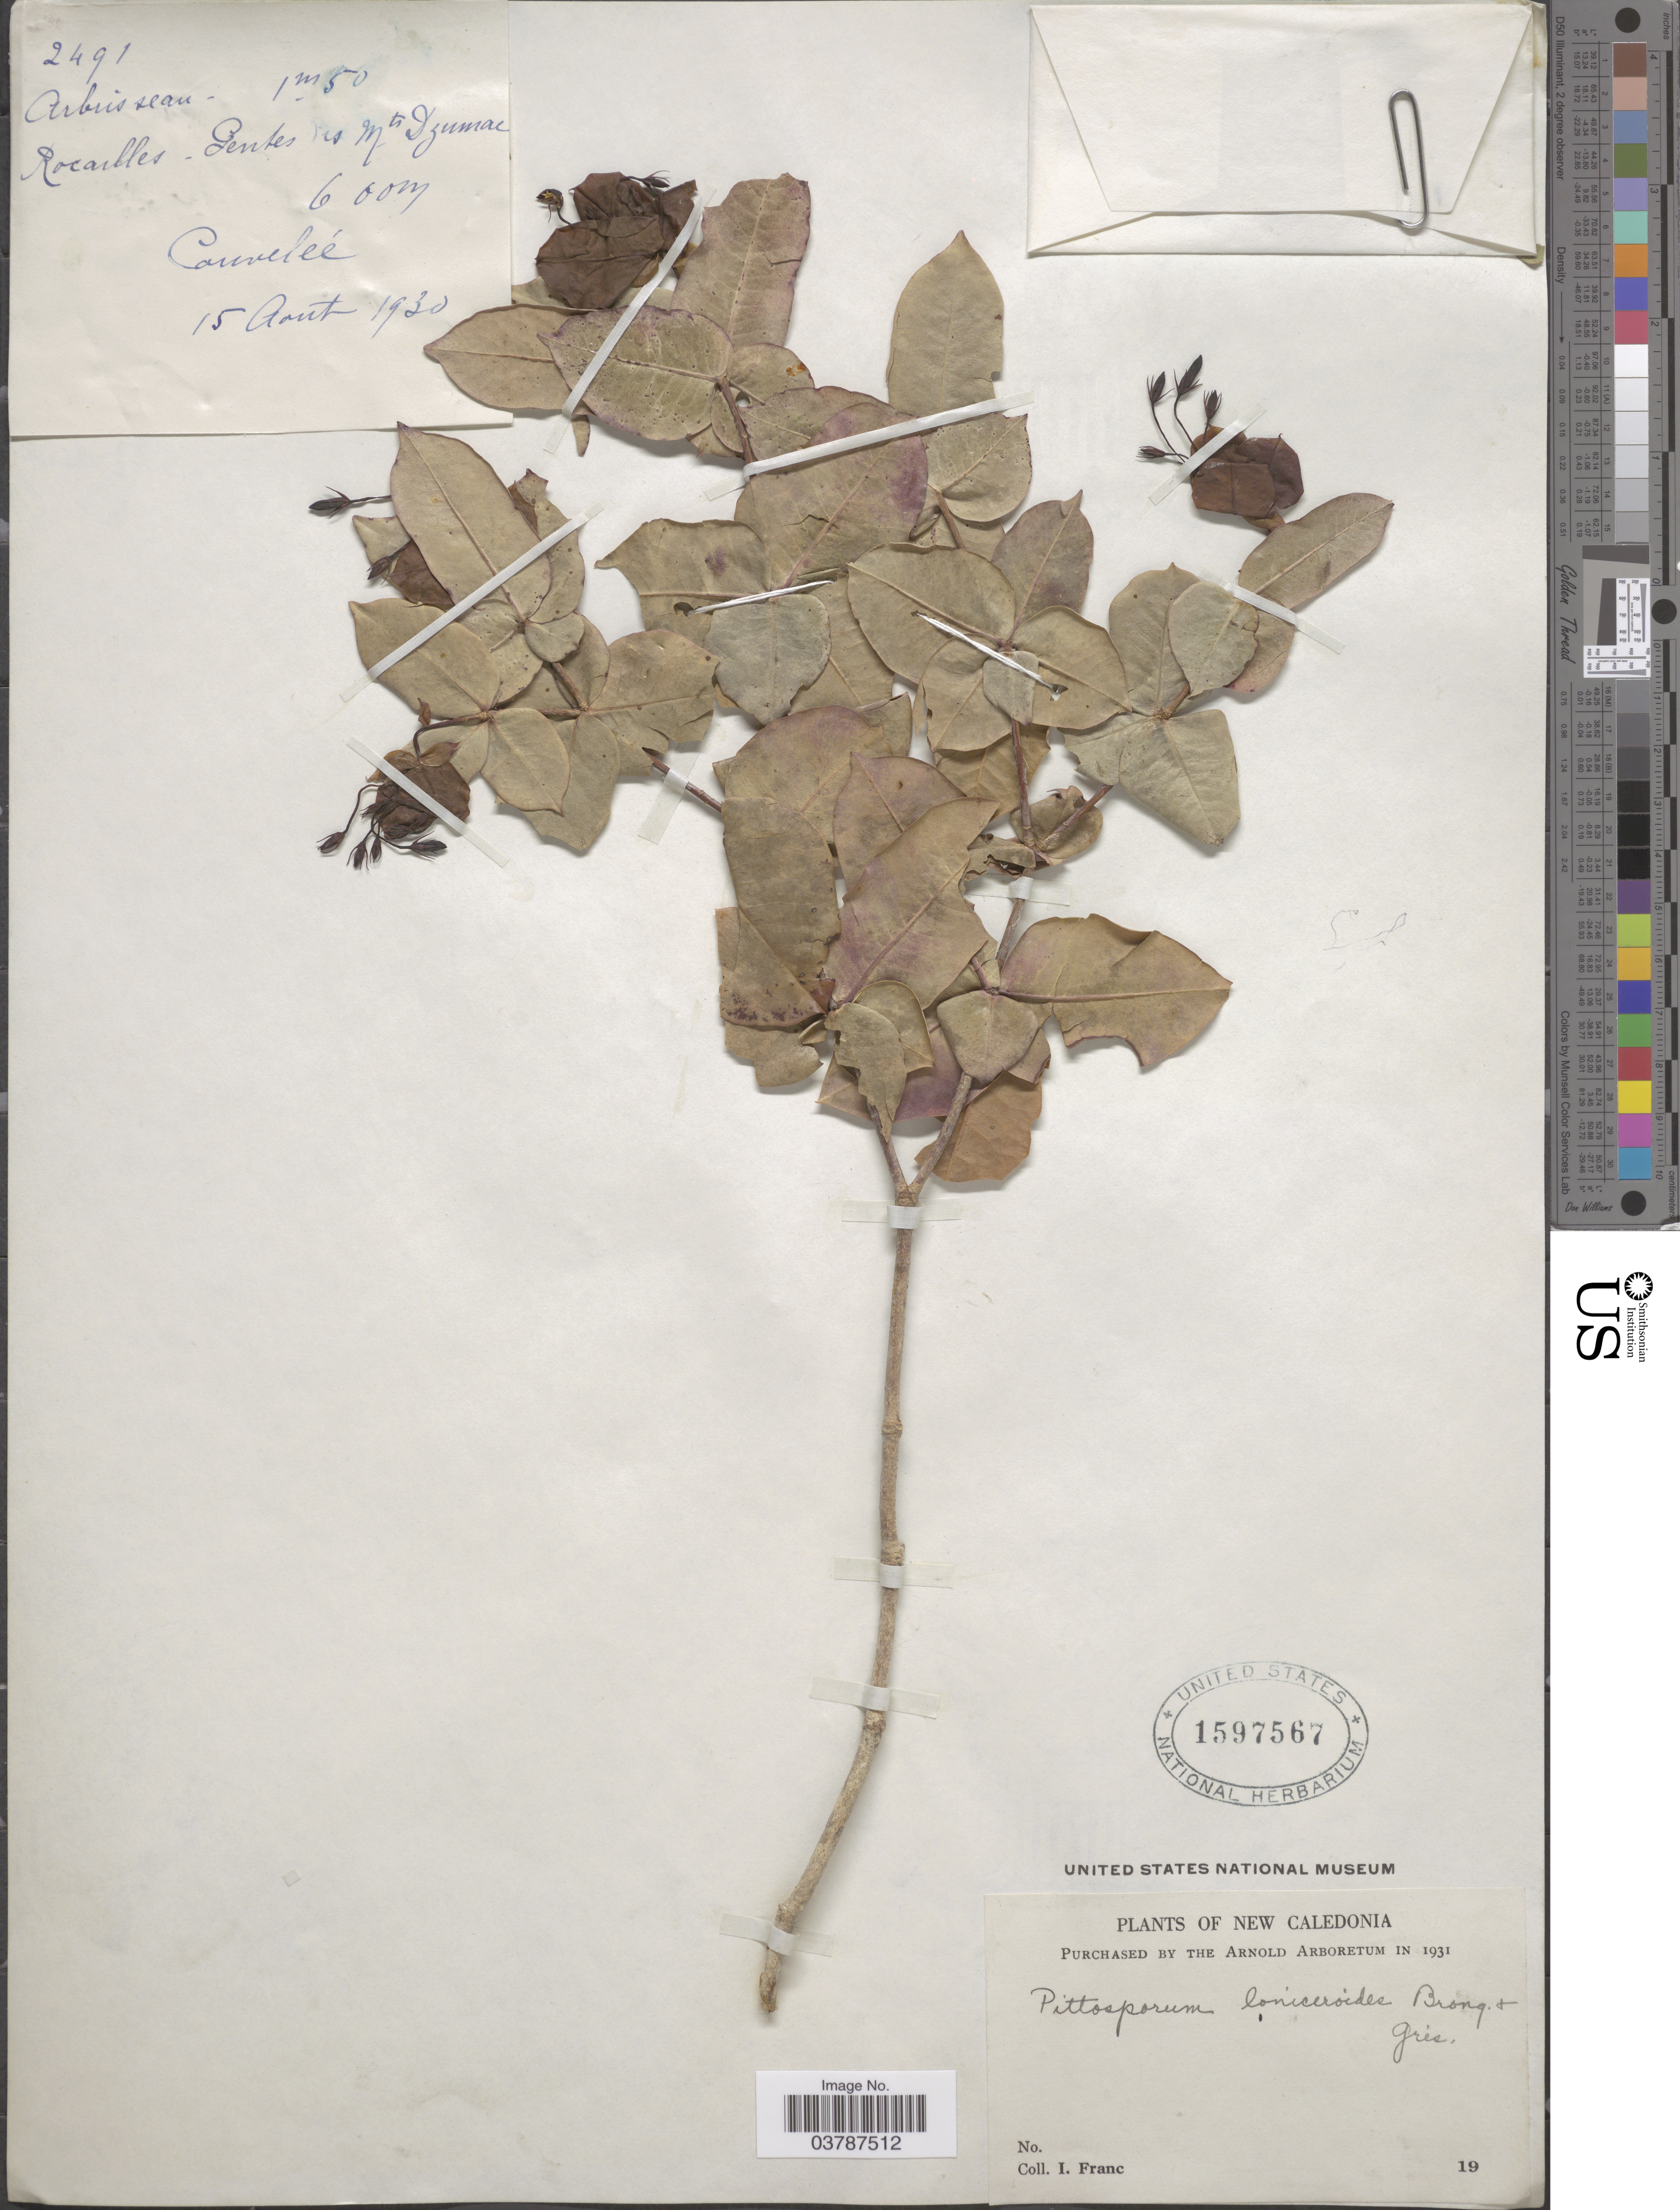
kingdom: Plantae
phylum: Tracheophyta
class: Magnoliopsida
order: Apiales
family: Pittosporaceae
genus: Pittosporum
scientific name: Pittosporum loniceroides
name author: Brongn. & Gris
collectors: I. Franc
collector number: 2491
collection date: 1930-08-15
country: New Caledonia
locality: Rocailles - Pentes les Mts Dzumac. Couveleé.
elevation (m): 600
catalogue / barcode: US 1597567